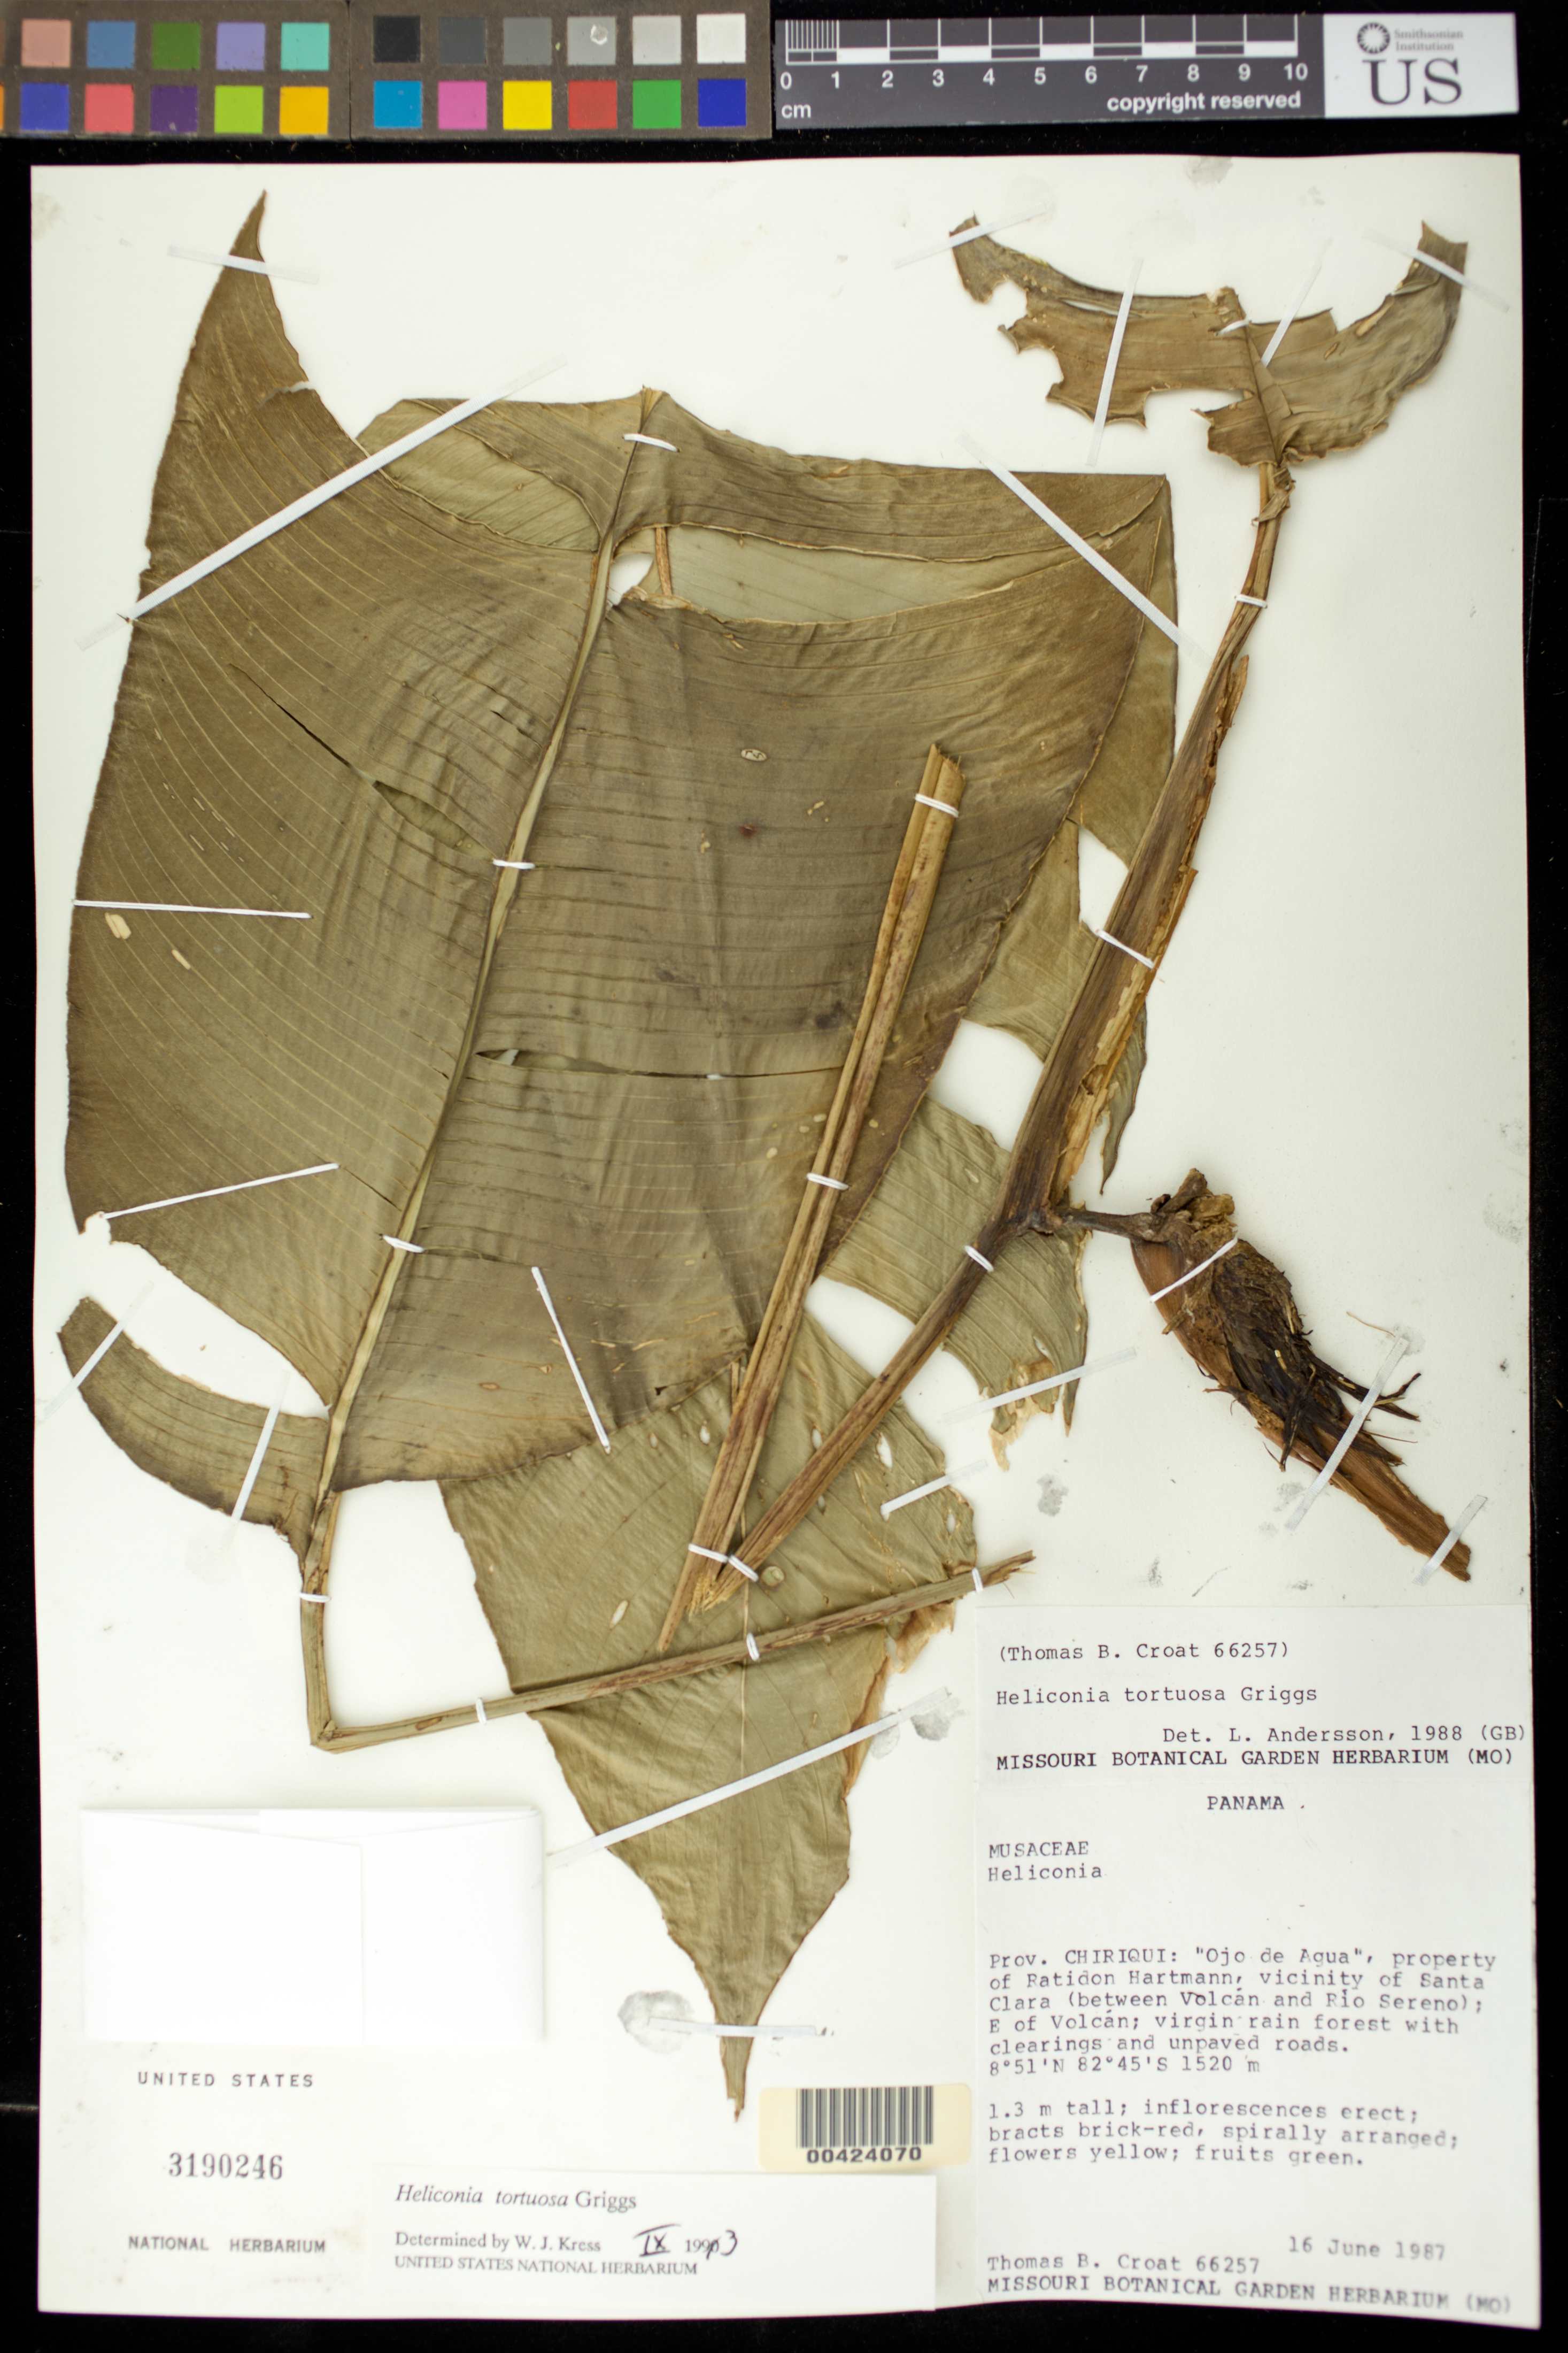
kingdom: Plantae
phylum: Tracheophyta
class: Liliopsida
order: Zingiberales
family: Heliconiaceae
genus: Heliconia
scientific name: Heliconia tortuosa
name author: R.F. Griggs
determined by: Kress, W. J., (US), Smithsonian Institution - National Museum of Natural History (UNITED STATES)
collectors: T. B. Croat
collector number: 66257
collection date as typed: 16 Jun 1987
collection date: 1987-06-16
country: Panama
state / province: Chiriquí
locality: Santa Clara, vicinity of ; (between Volcan and Rio Sereno); "Ojo de Agua", property of Ratidon Hartmann; E of Volcan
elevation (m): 1520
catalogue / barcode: US 3190246